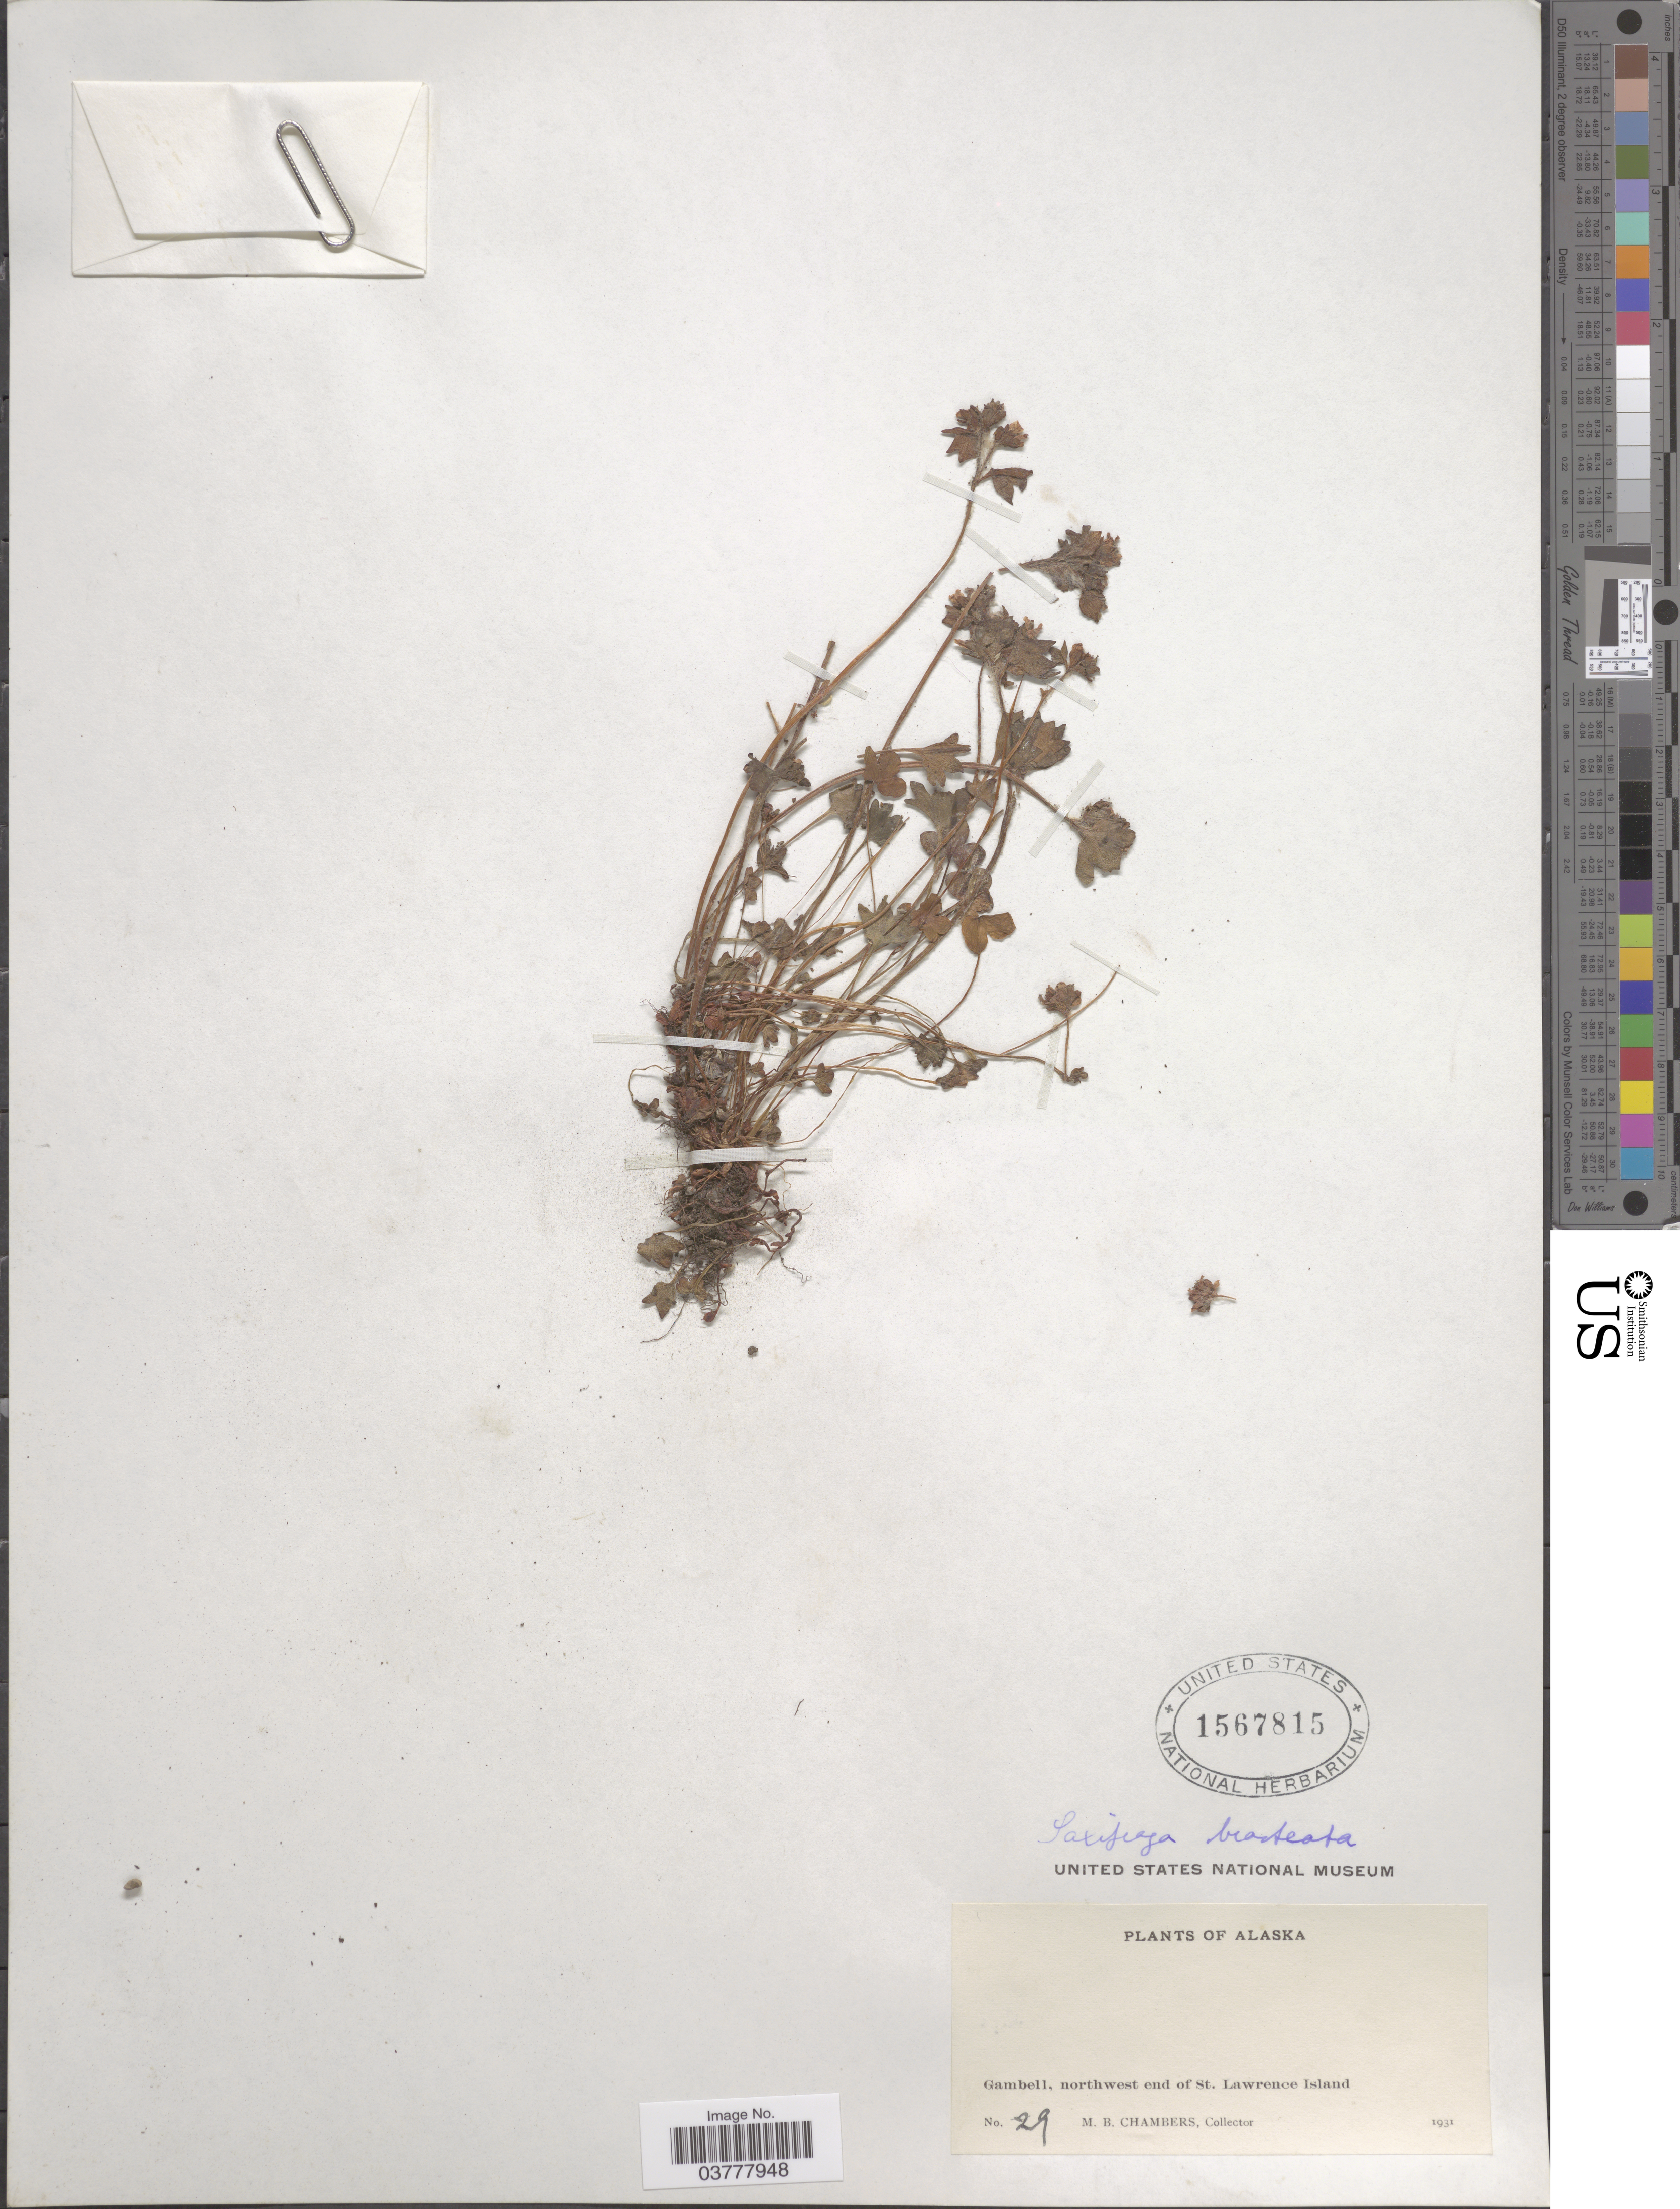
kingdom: Plantae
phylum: Tracheophyta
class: Magnoliopsida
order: Saxifragales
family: Saxifragaceae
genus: Saxifraga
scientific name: Saxifraga bracteata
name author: D. Don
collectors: M. Chambers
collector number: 29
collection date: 1931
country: United States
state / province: Alaska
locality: Gambell, northwest end of St. Lawrence Island.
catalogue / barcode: US 1567815